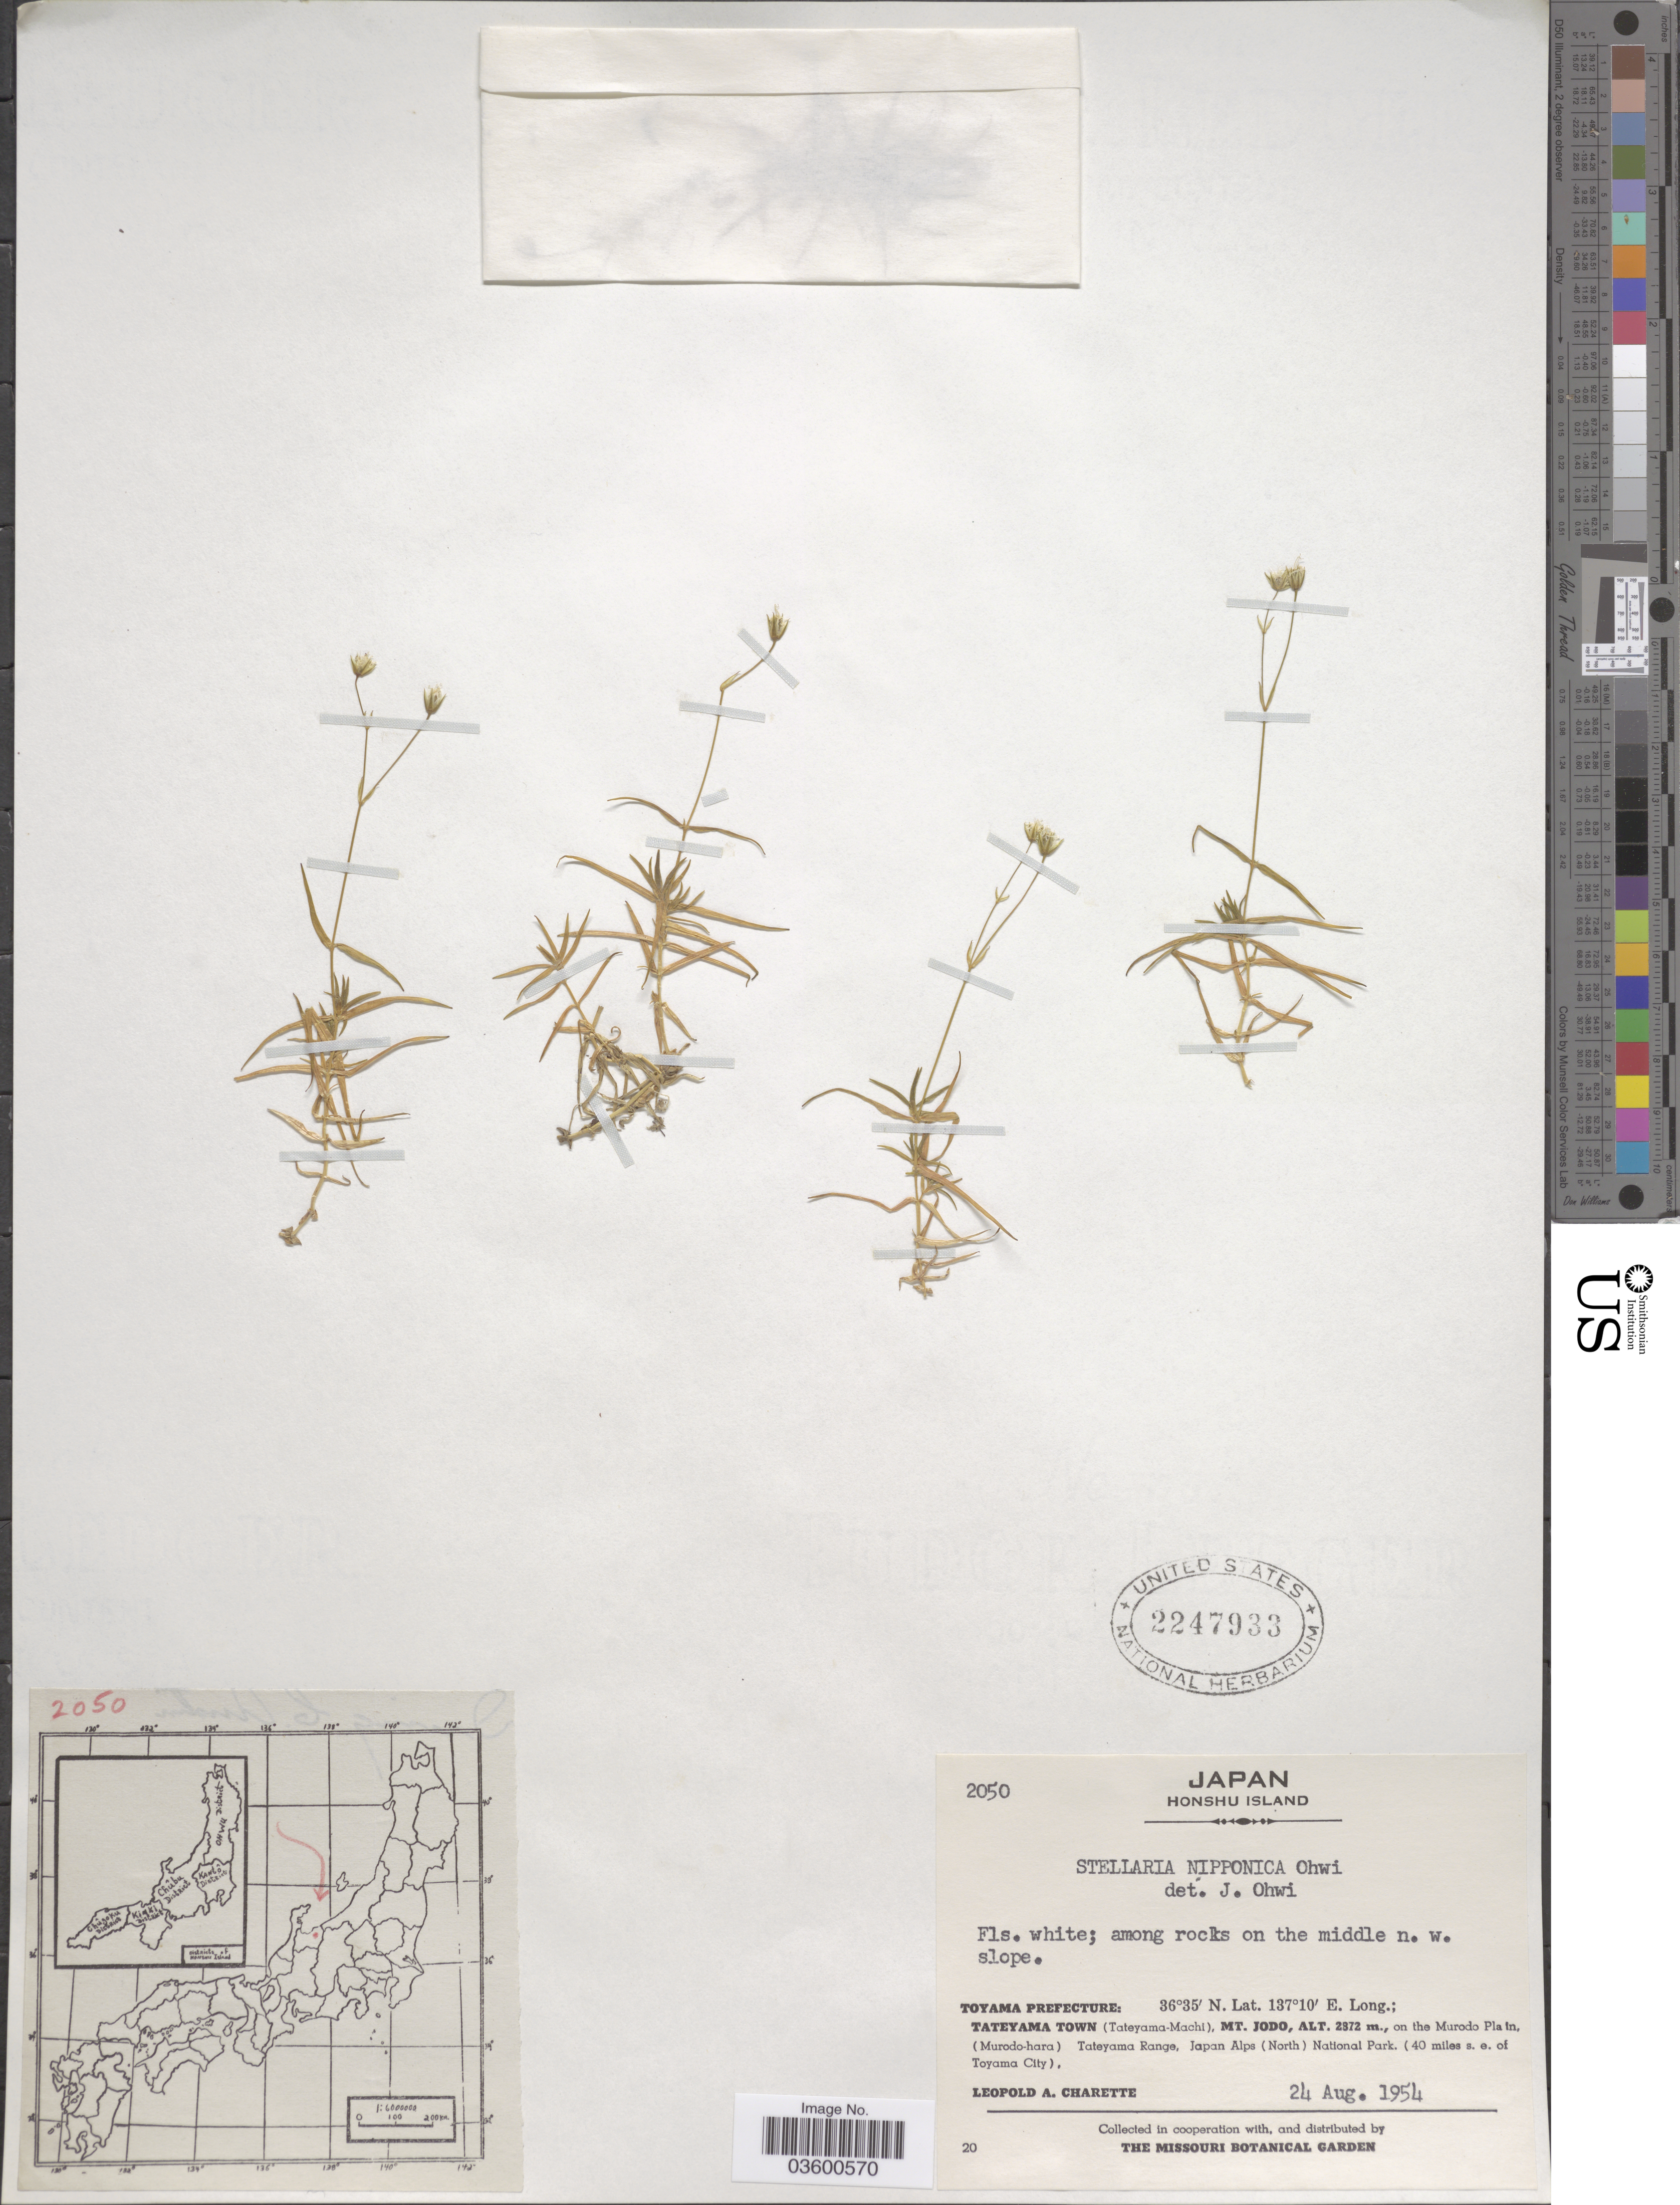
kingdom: Plantae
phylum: Tracheophyta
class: Magnoliopsida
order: Caryophyllales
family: Caryophyllaceae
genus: Stellaria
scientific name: Stellaria nipponica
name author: Ohwi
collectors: L. A. Charette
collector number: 2050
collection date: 1954-08-24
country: Japan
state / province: Toyama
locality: Honshu Island. Toyama Prefecture. Tateyama Town (Tateyama-Machi), Mt. Jodo, on the Murodo Plain, (Murodo-hara), Tateyama Range, Japan Alps (North) National Park. (40 miles s. e. of Toyama City).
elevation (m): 2872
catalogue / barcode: US 2247933